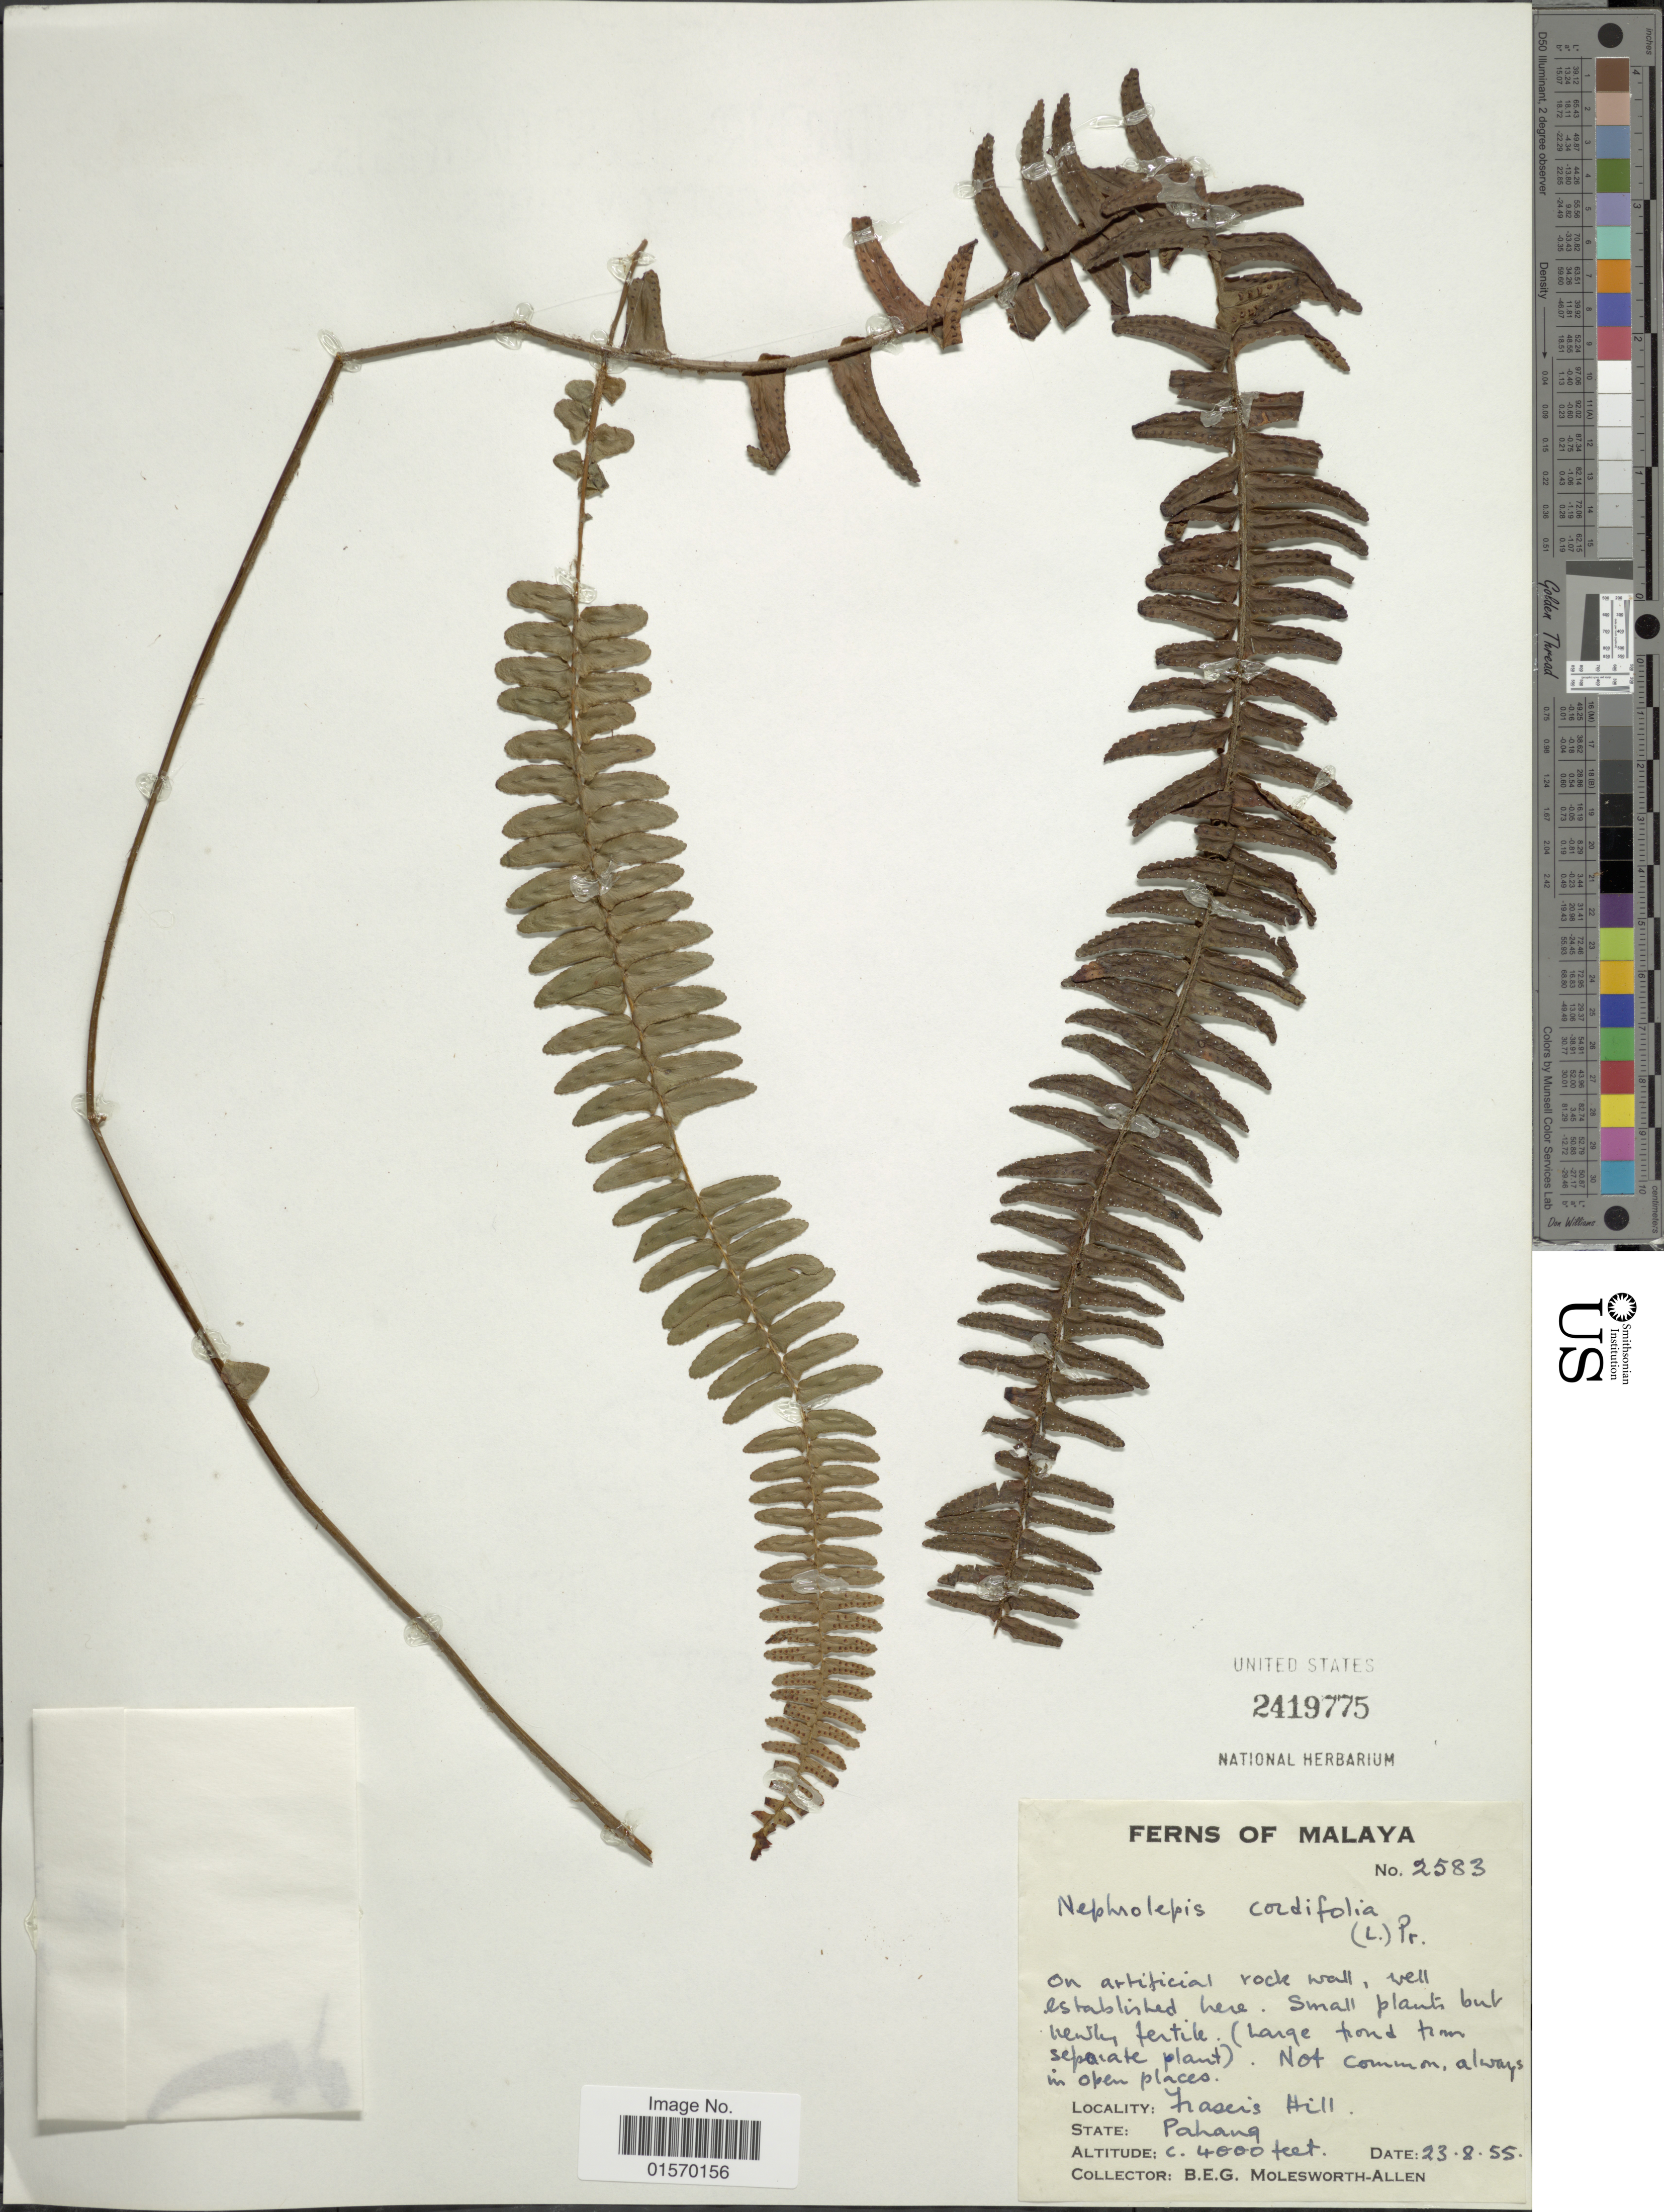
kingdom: Plantae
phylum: Tracheophyta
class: Polypodiopsida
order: Polypodiales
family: Nephrolepidaceae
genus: Nephrolepis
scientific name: Nephrolepis cordifolia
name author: (L.) C. Presl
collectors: B. E. G. Molesworth-Allen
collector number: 2583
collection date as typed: Transcribed d/m/y: 23/8/55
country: Malaysia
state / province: Pahang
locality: Malaya. Fraser's Hill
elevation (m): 1219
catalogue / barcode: US 2419775